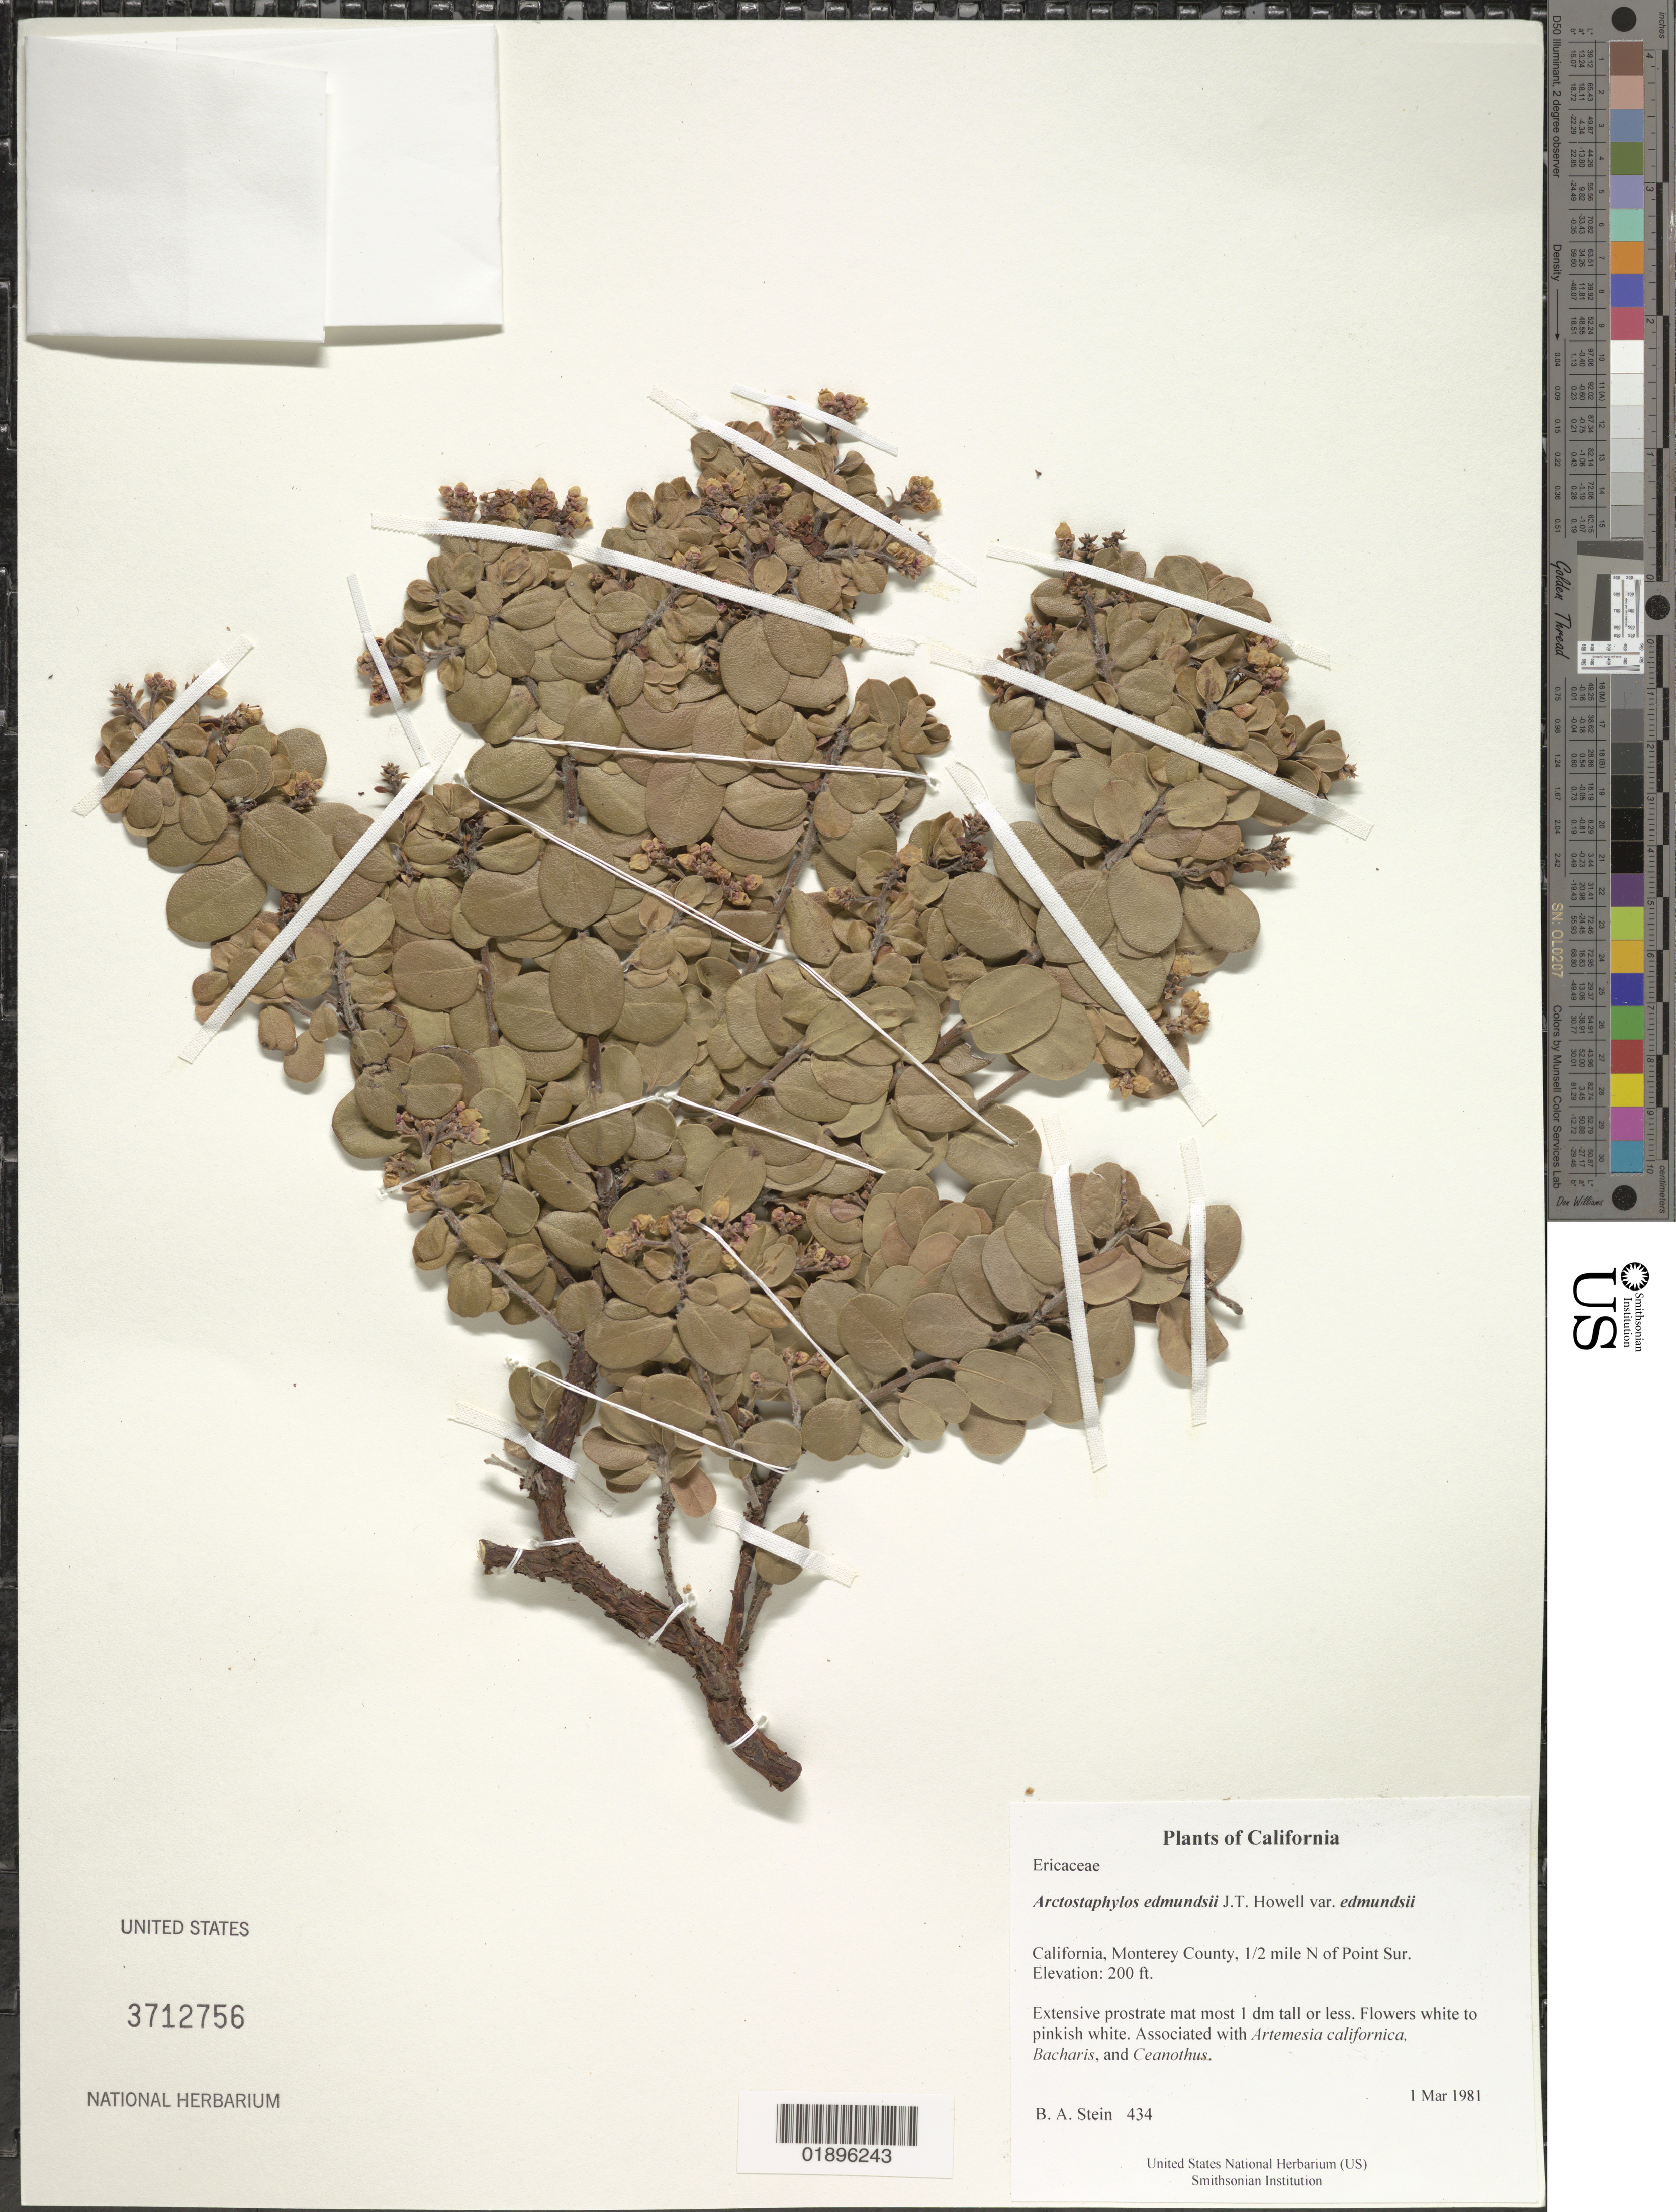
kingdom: Plantae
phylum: Tracheophyta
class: Magnoliopsida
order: Ericales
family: Ericaceae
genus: Arctostaphylos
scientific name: Arctostaphylos edmundsii var. edmundsii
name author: J.T. Howell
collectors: B. A. Stein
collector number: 434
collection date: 1981-03-01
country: United States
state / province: California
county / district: Monterey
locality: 1/2 mile N of Point Sur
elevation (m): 61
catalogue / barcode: US 3712756